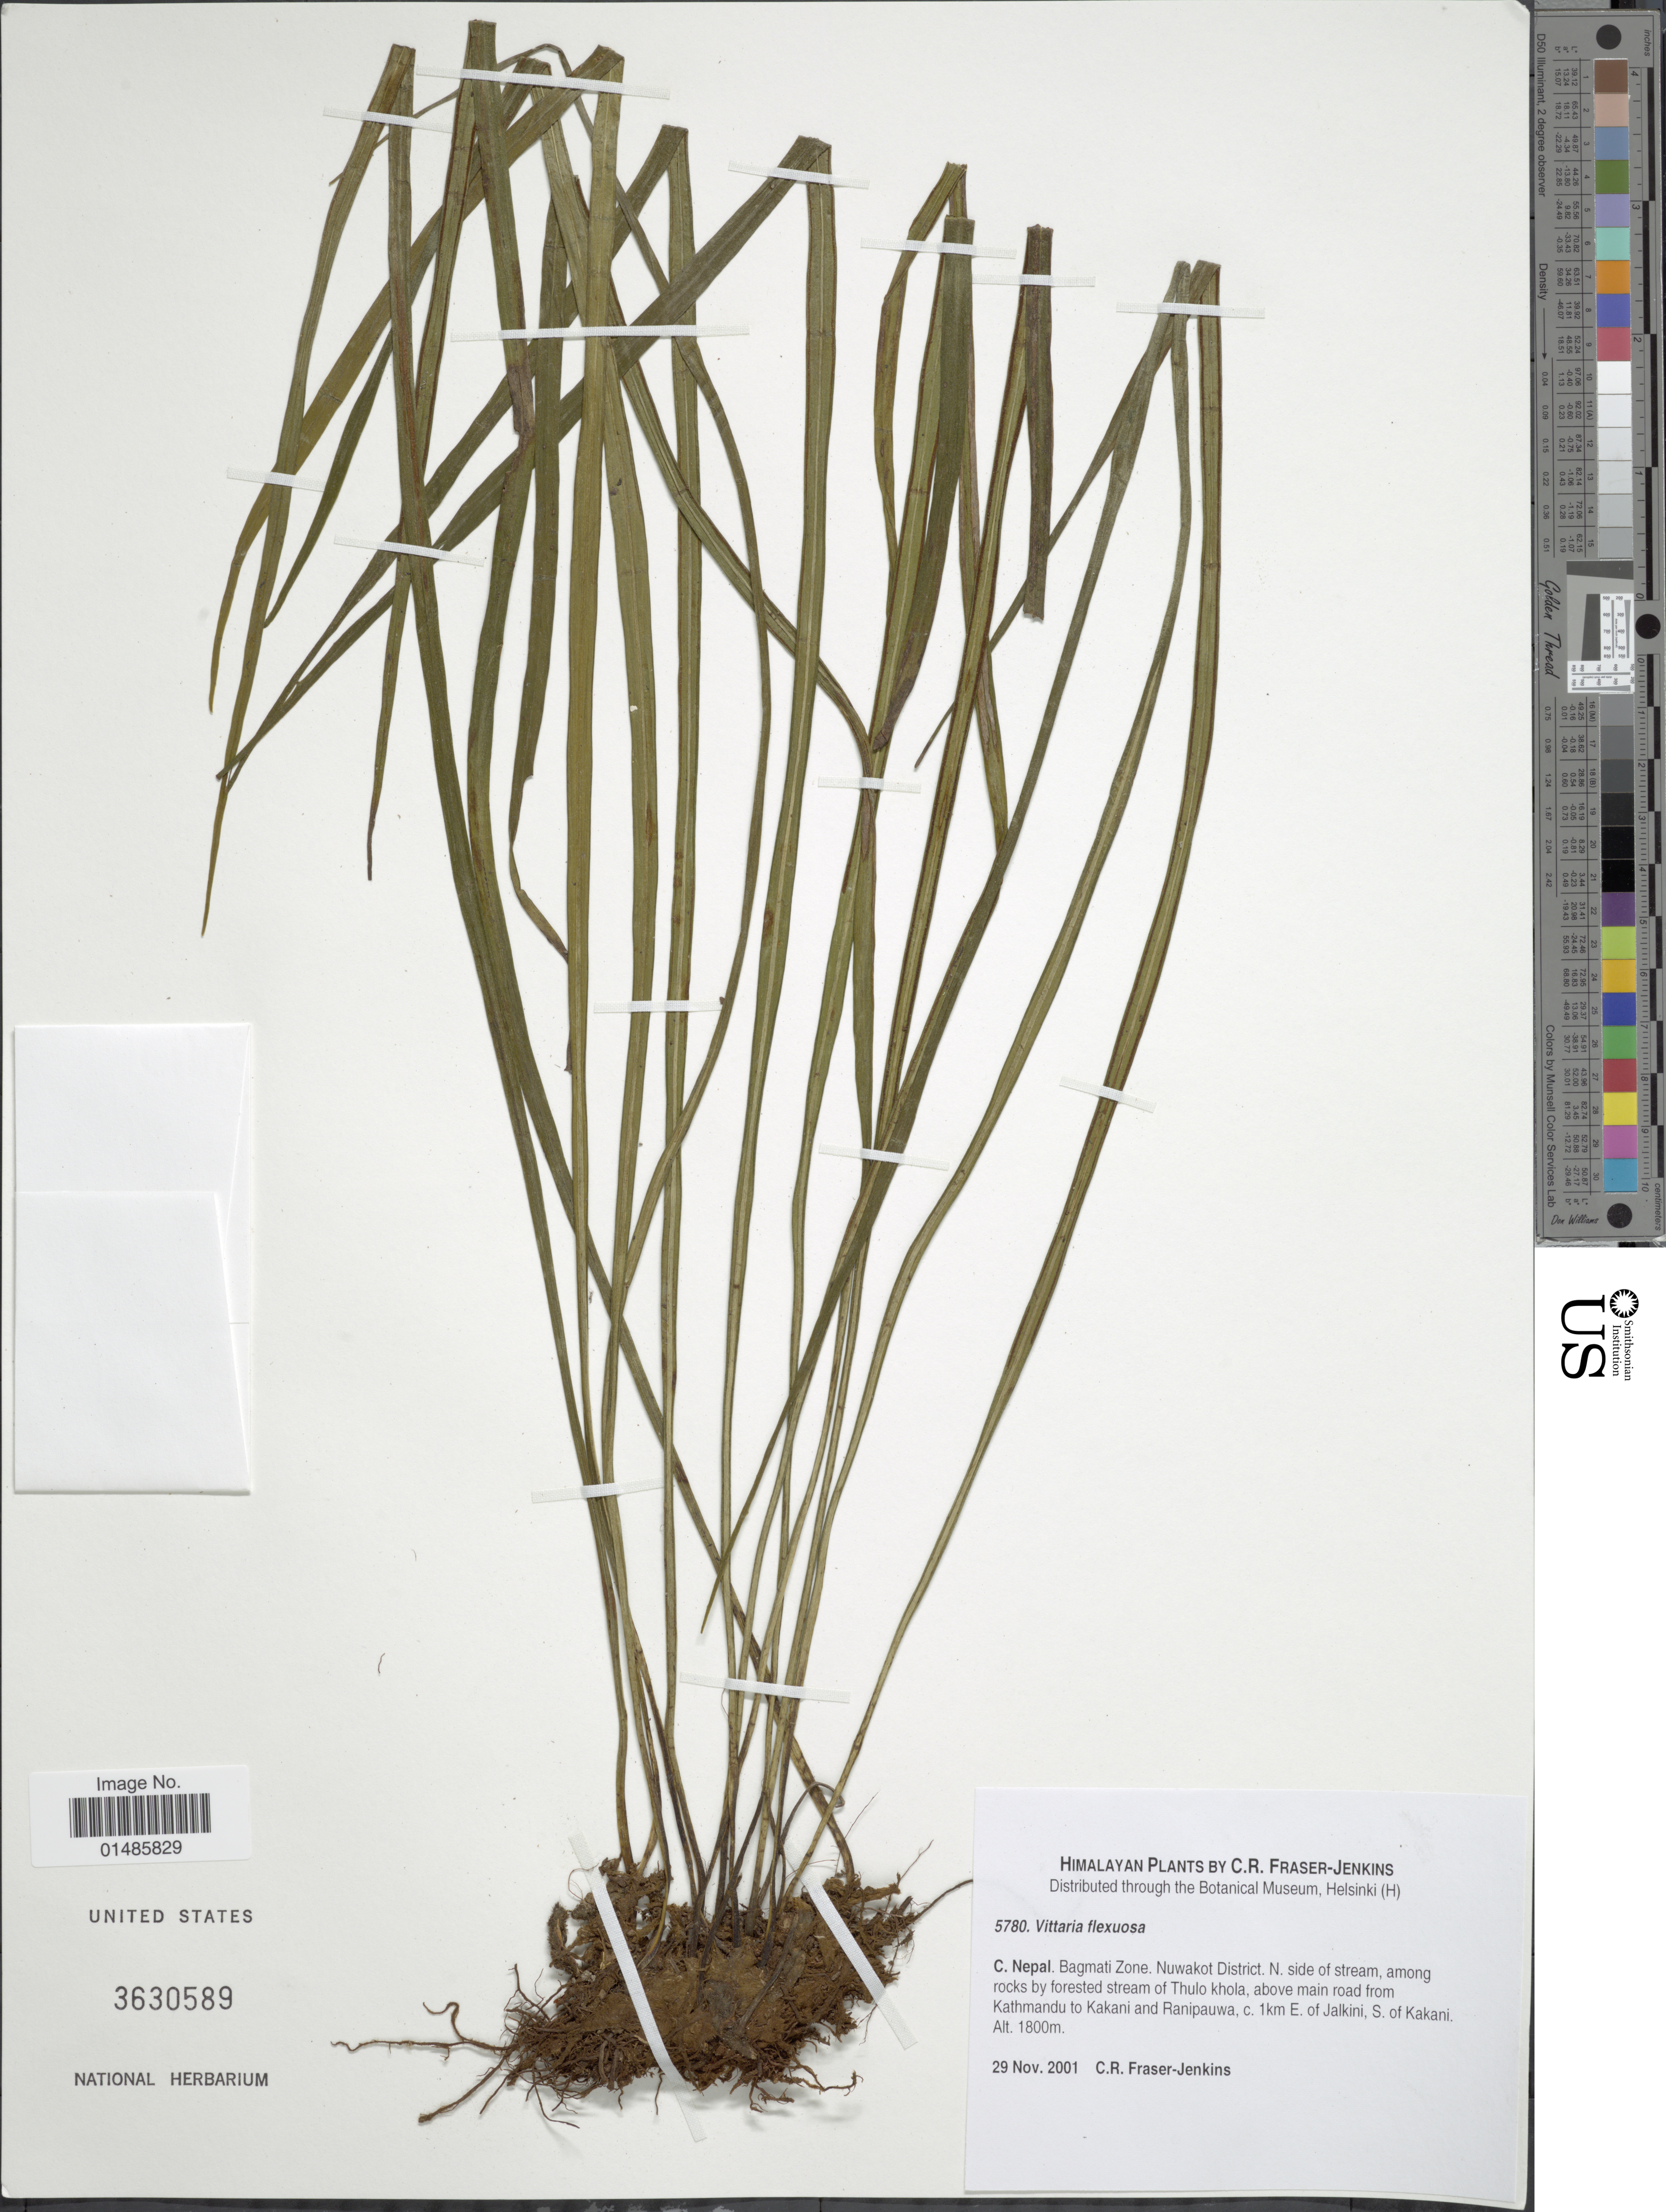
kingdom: Plantae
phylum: Tracheophyta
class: Polypodiopsida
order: Polypodiales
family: Pteridaceae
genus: Haplopteris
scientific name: Haplopteris flexuosa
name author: (Fée) E.H. Crane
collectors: C. R. Fraser-Jenkins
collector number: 5780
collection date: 2001-11-29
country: Nepal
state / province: Bagmati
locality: C. Nepal. Bagmati Zone. Nuwakot District. N. side of stream, among rocks by forested stream of Thulo khola, above main road from Kathmandu to Kakani and Ranipauwa, c. 1 km E. of Jalkini, S. of Kakani. Himalayan plants.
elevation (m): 1800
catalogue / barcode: US 3630589